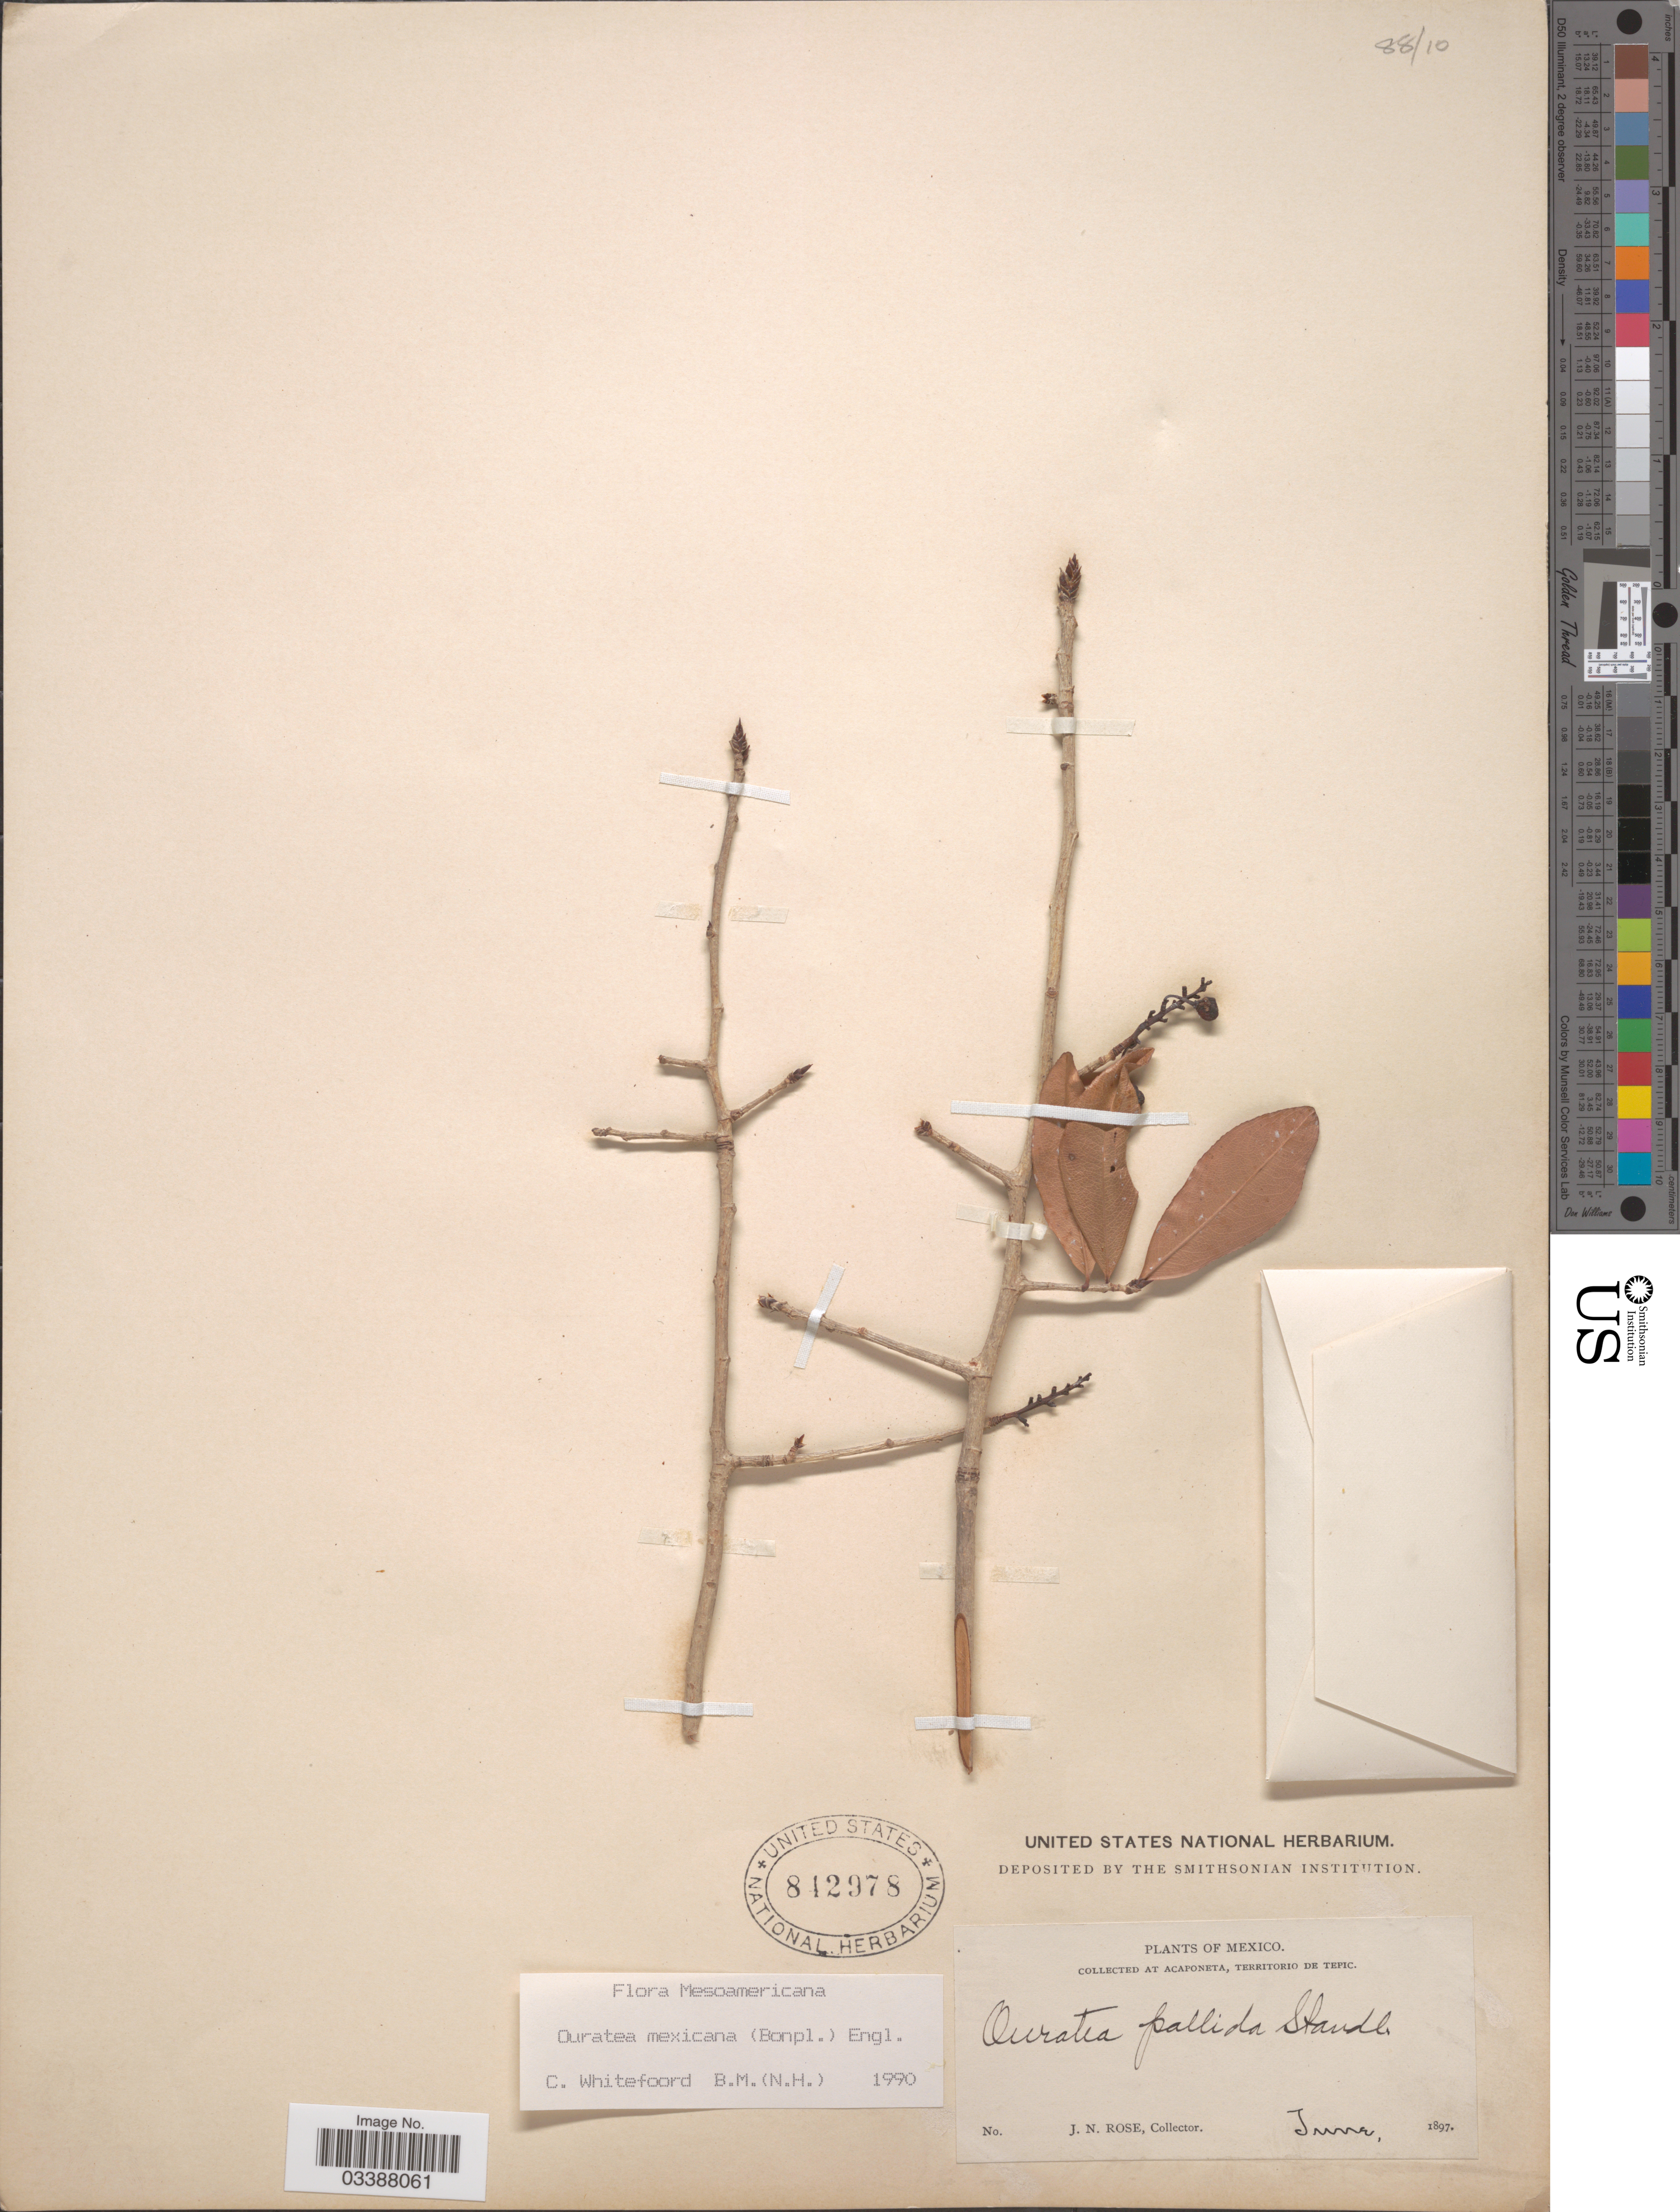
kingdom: Plantae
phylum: Tracheophyta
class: Magnoliopsida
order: Malpighiales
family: Ochnaceae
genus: Ouratea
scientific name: Ouratea mexicana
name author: (Humb.) Engl.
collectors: J. N. Rose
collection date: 1897-06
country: Mexico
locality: At Acaponeta, Territorio de Tepic.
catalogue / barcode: US 842978